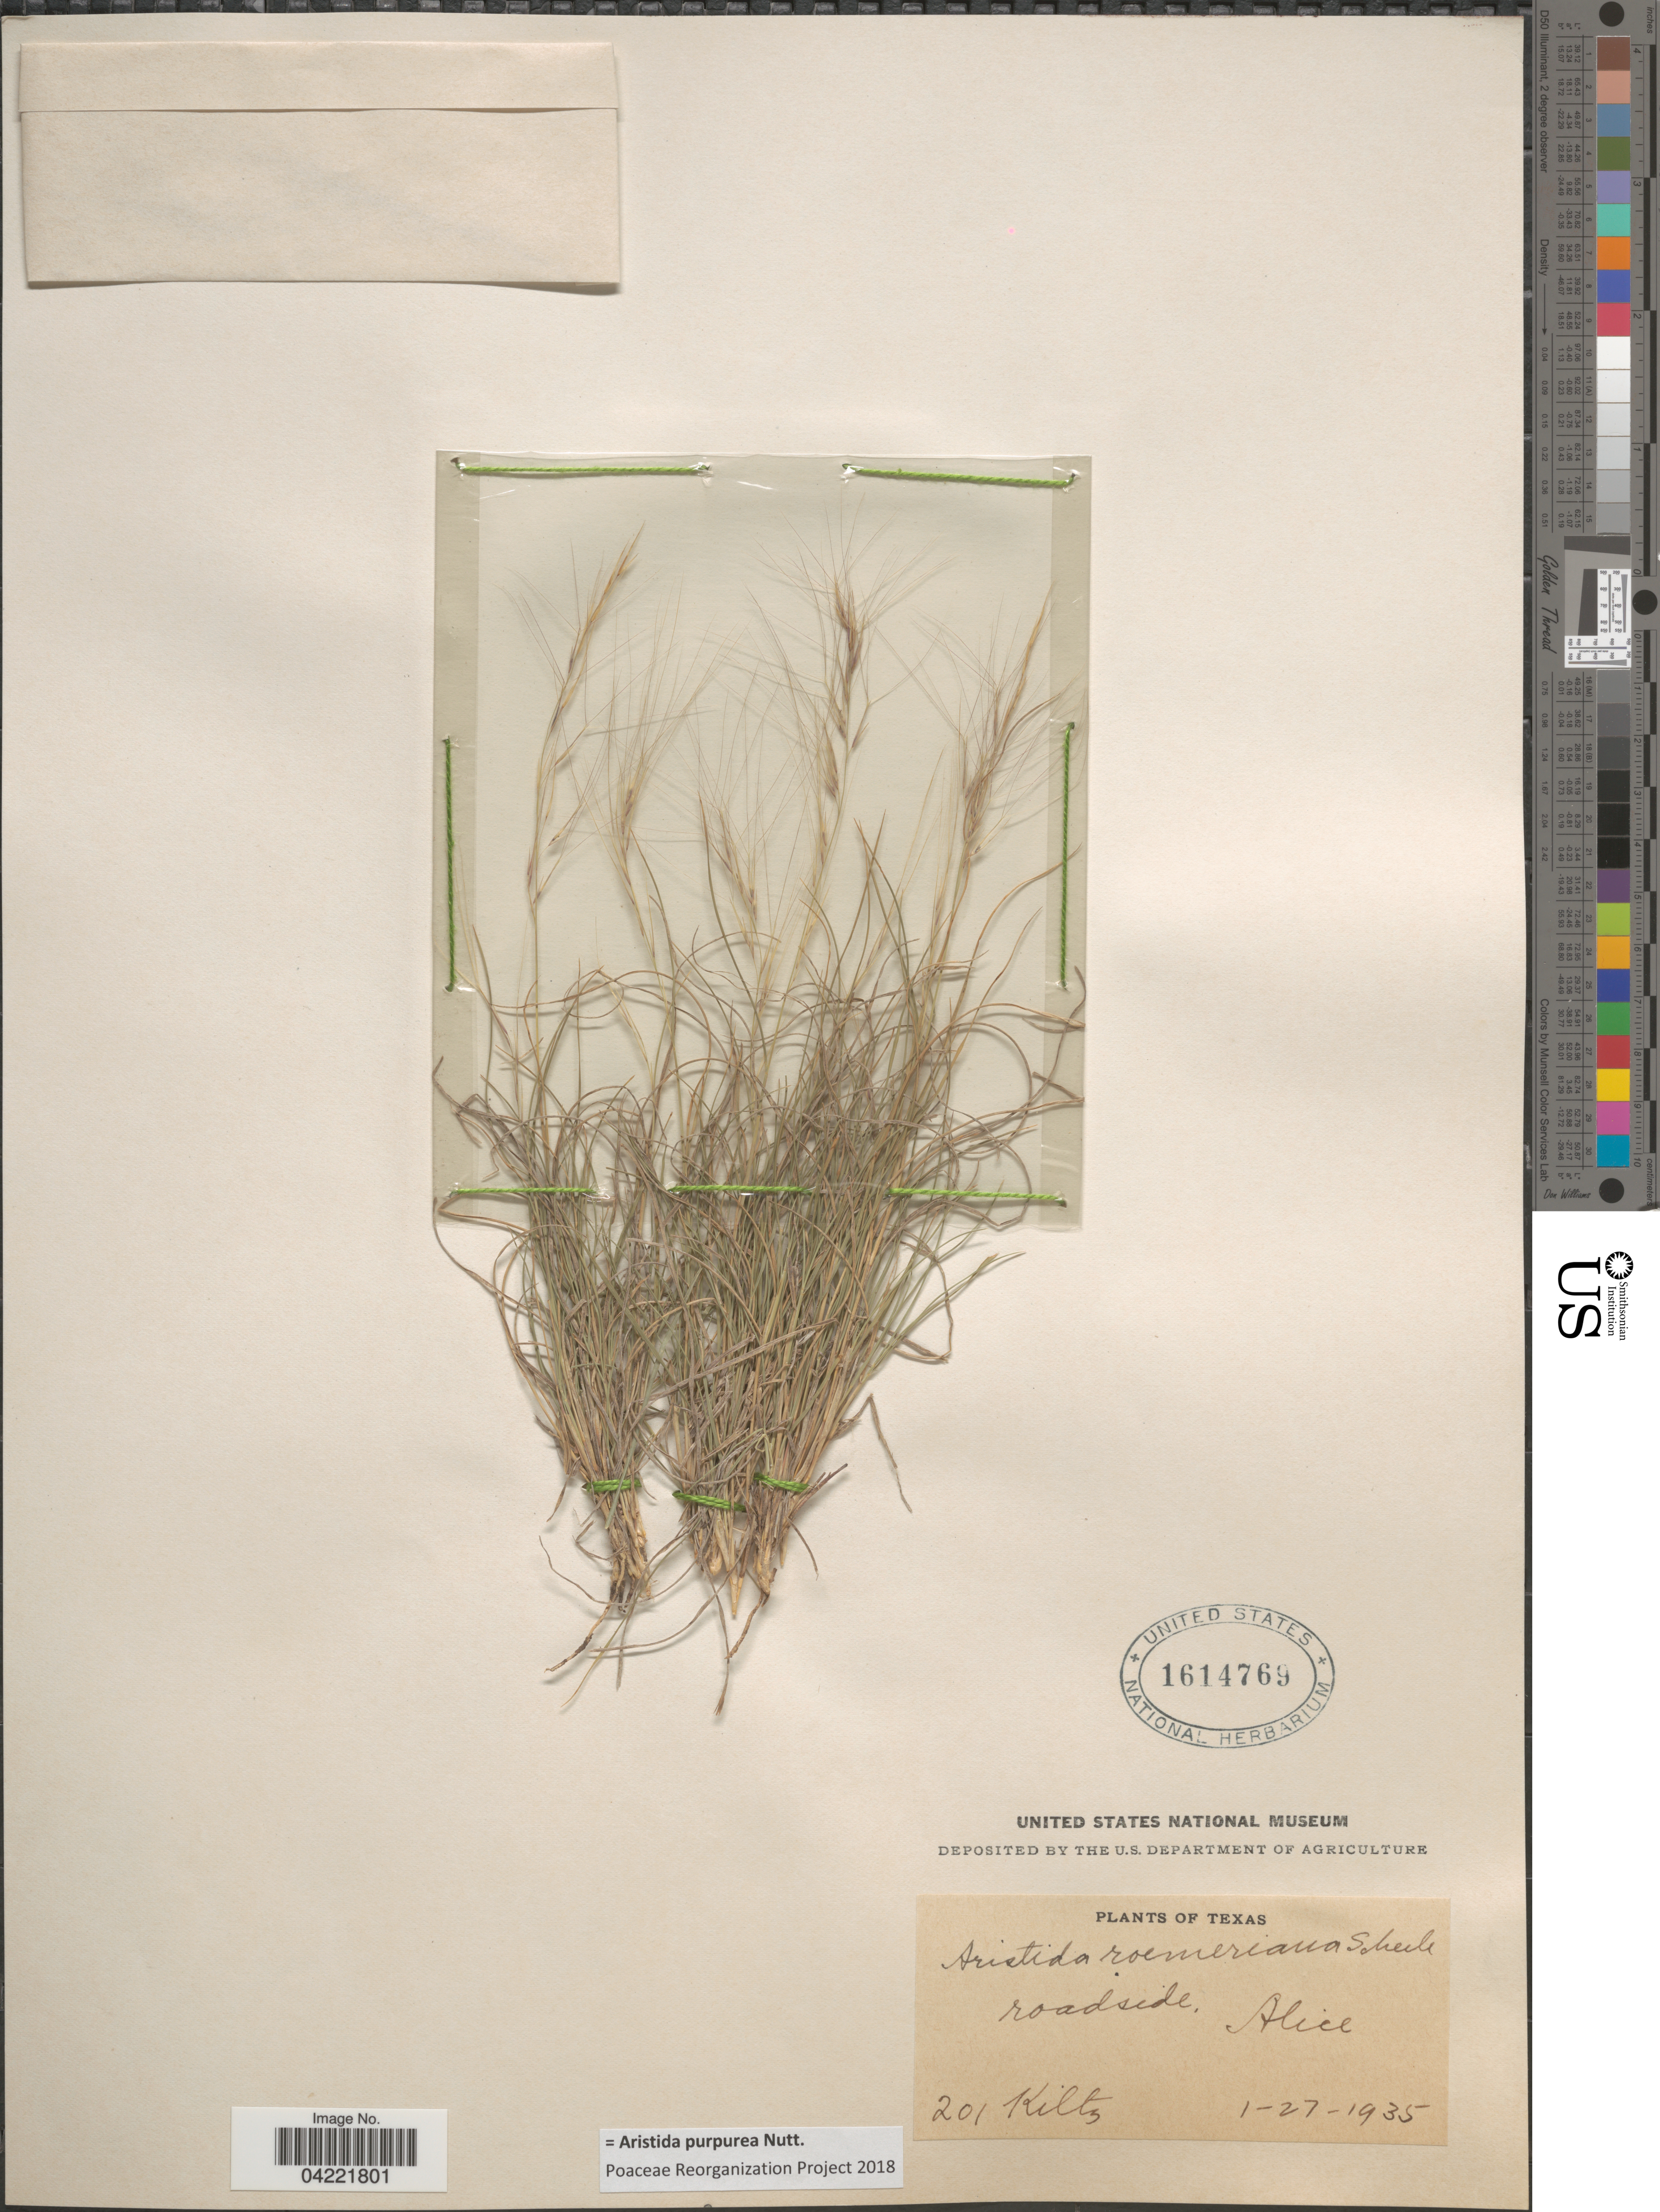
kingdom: Plantae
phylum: Tracheophyta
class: Liliopsida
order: Poales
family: Poaceae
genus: Aristida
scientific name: Aristida purpurea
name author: Nutt.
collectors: Kiltz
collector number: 201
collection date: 1935-01-27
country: United States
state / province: Texas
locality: Alice.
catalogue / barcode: US 1614769